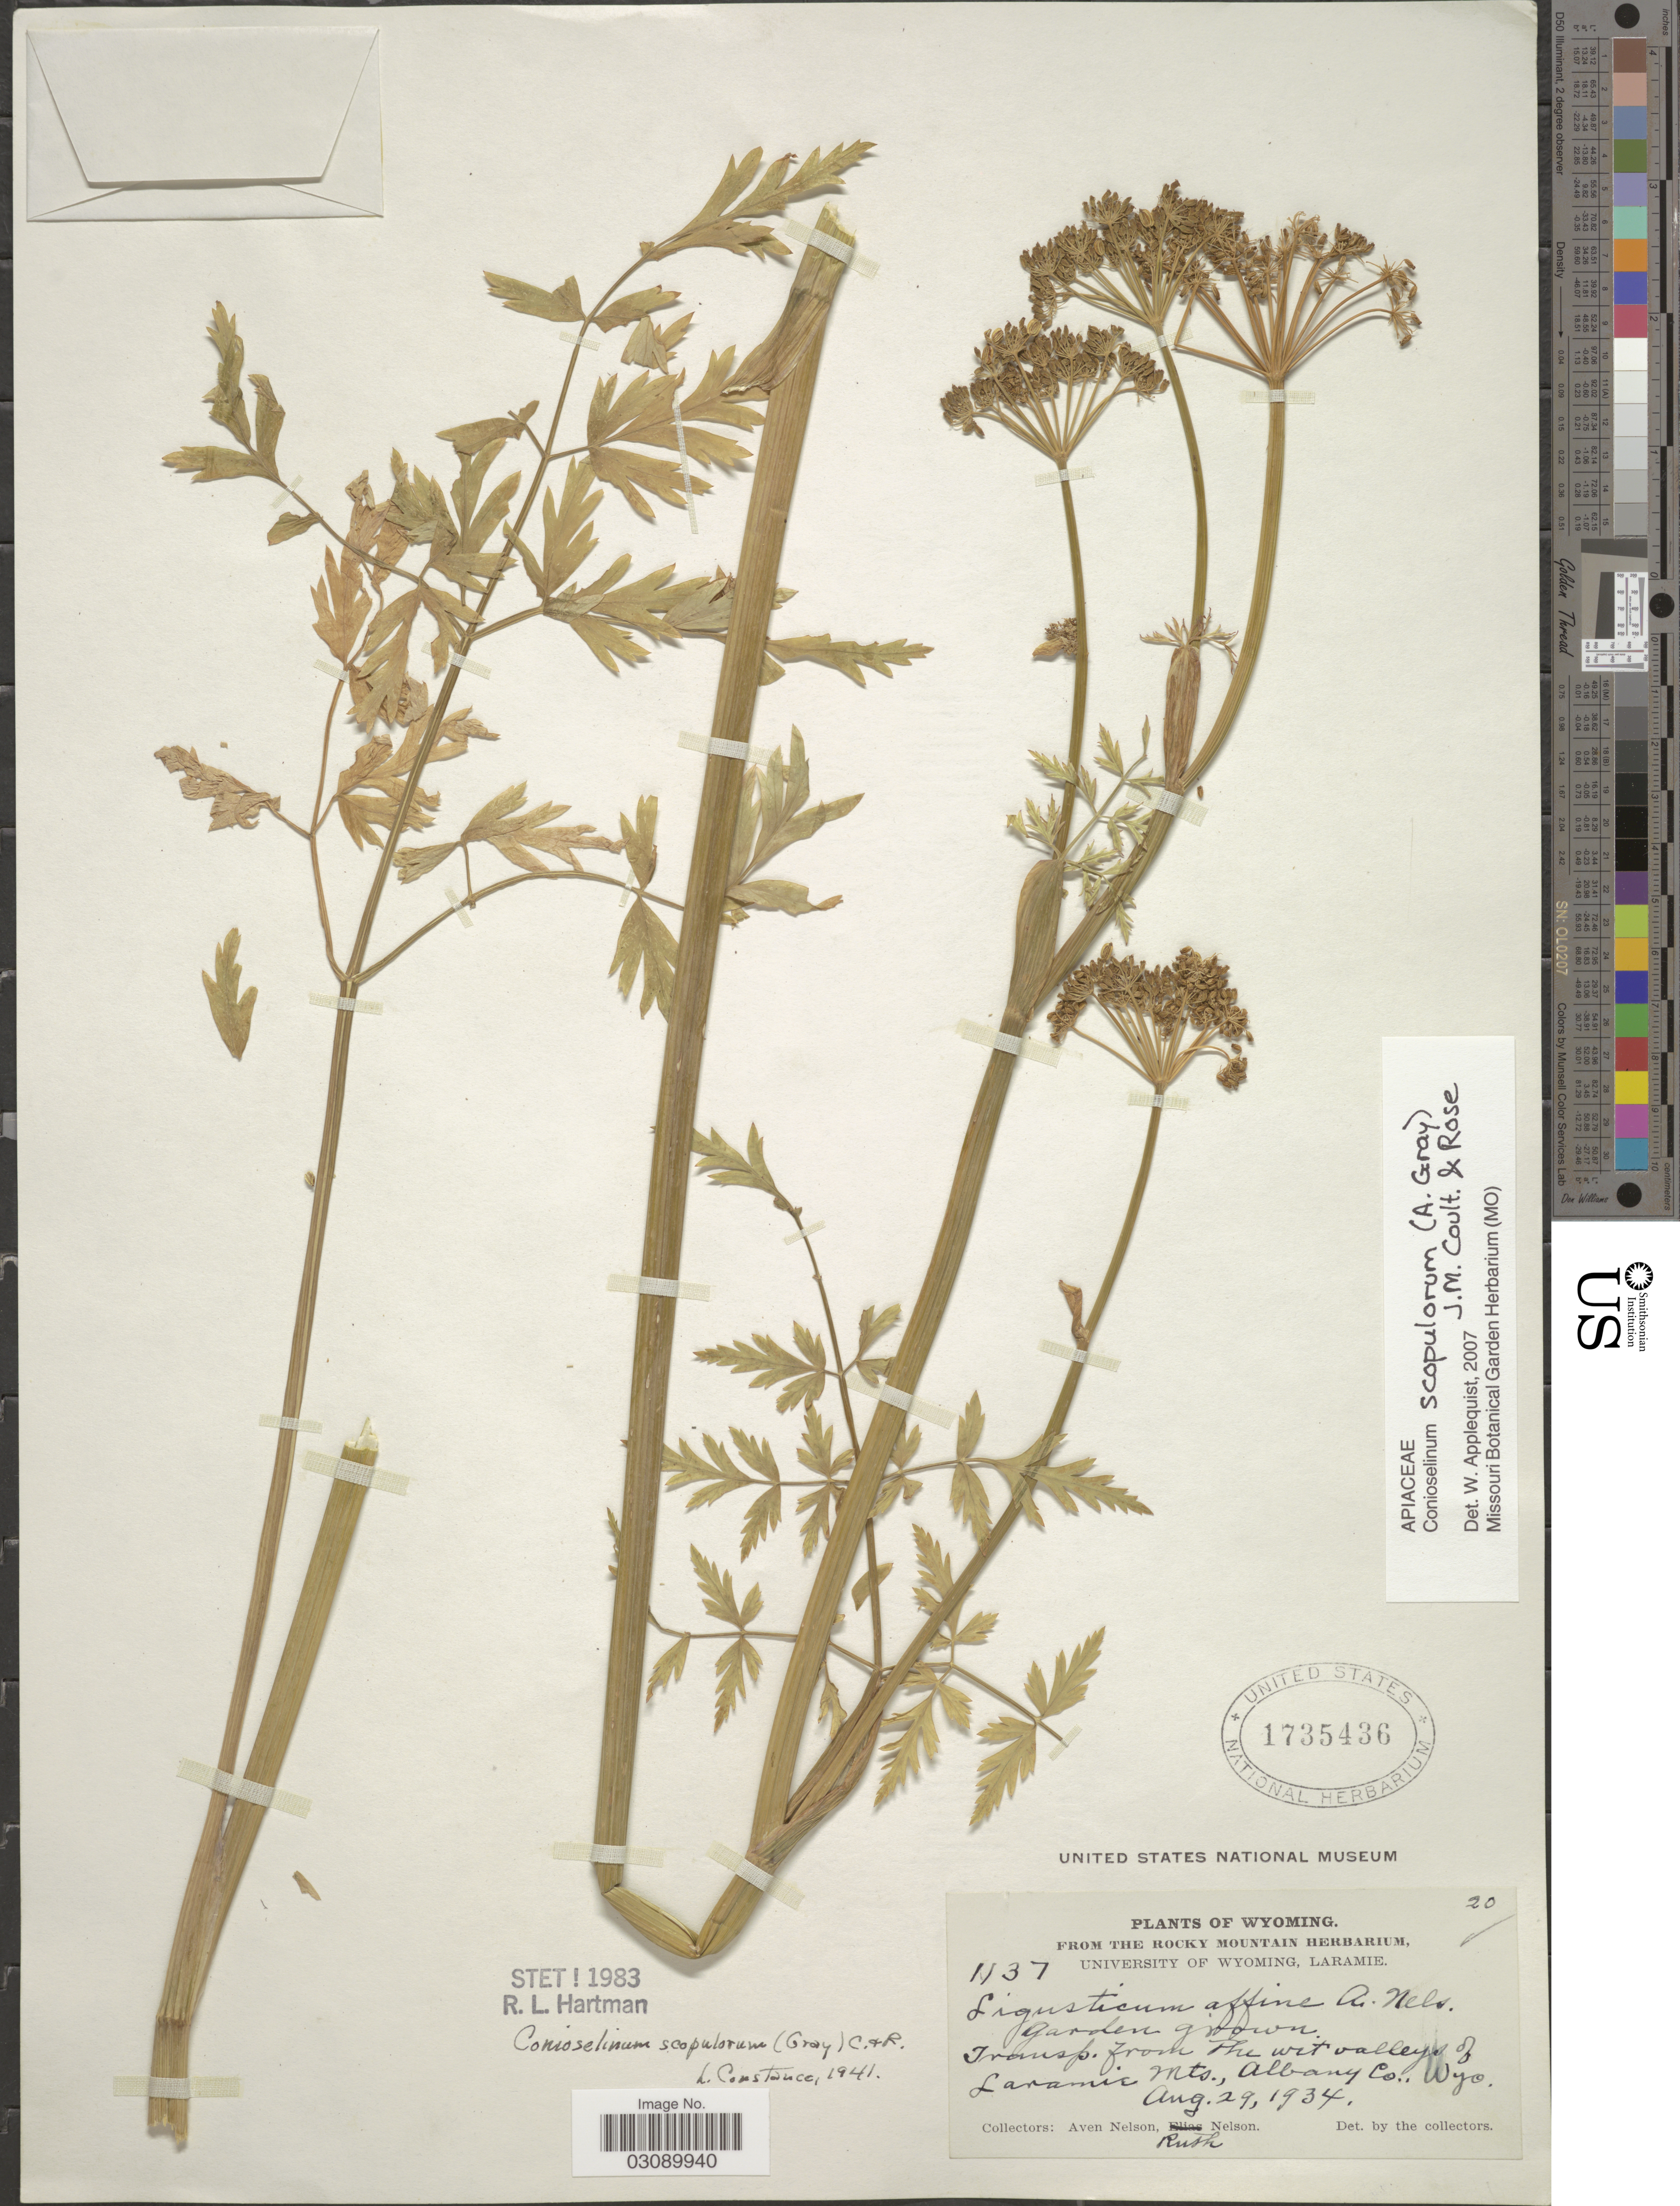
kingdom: Plantae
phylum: Tracheophyta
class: Magnoliopsida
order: Apiales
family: Apiaceae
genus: Conioselinum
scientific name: Conioselinum scopulorum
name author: (A. Gray) J.M. Coult. & Rose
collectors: A. Nelson & R. A. Nelson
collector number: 1137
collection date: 1934-08-29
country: United States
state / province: Wyoming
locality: Transp. from the wit valley of Laramie Mts., Albany Co.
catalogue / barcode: US 1735436